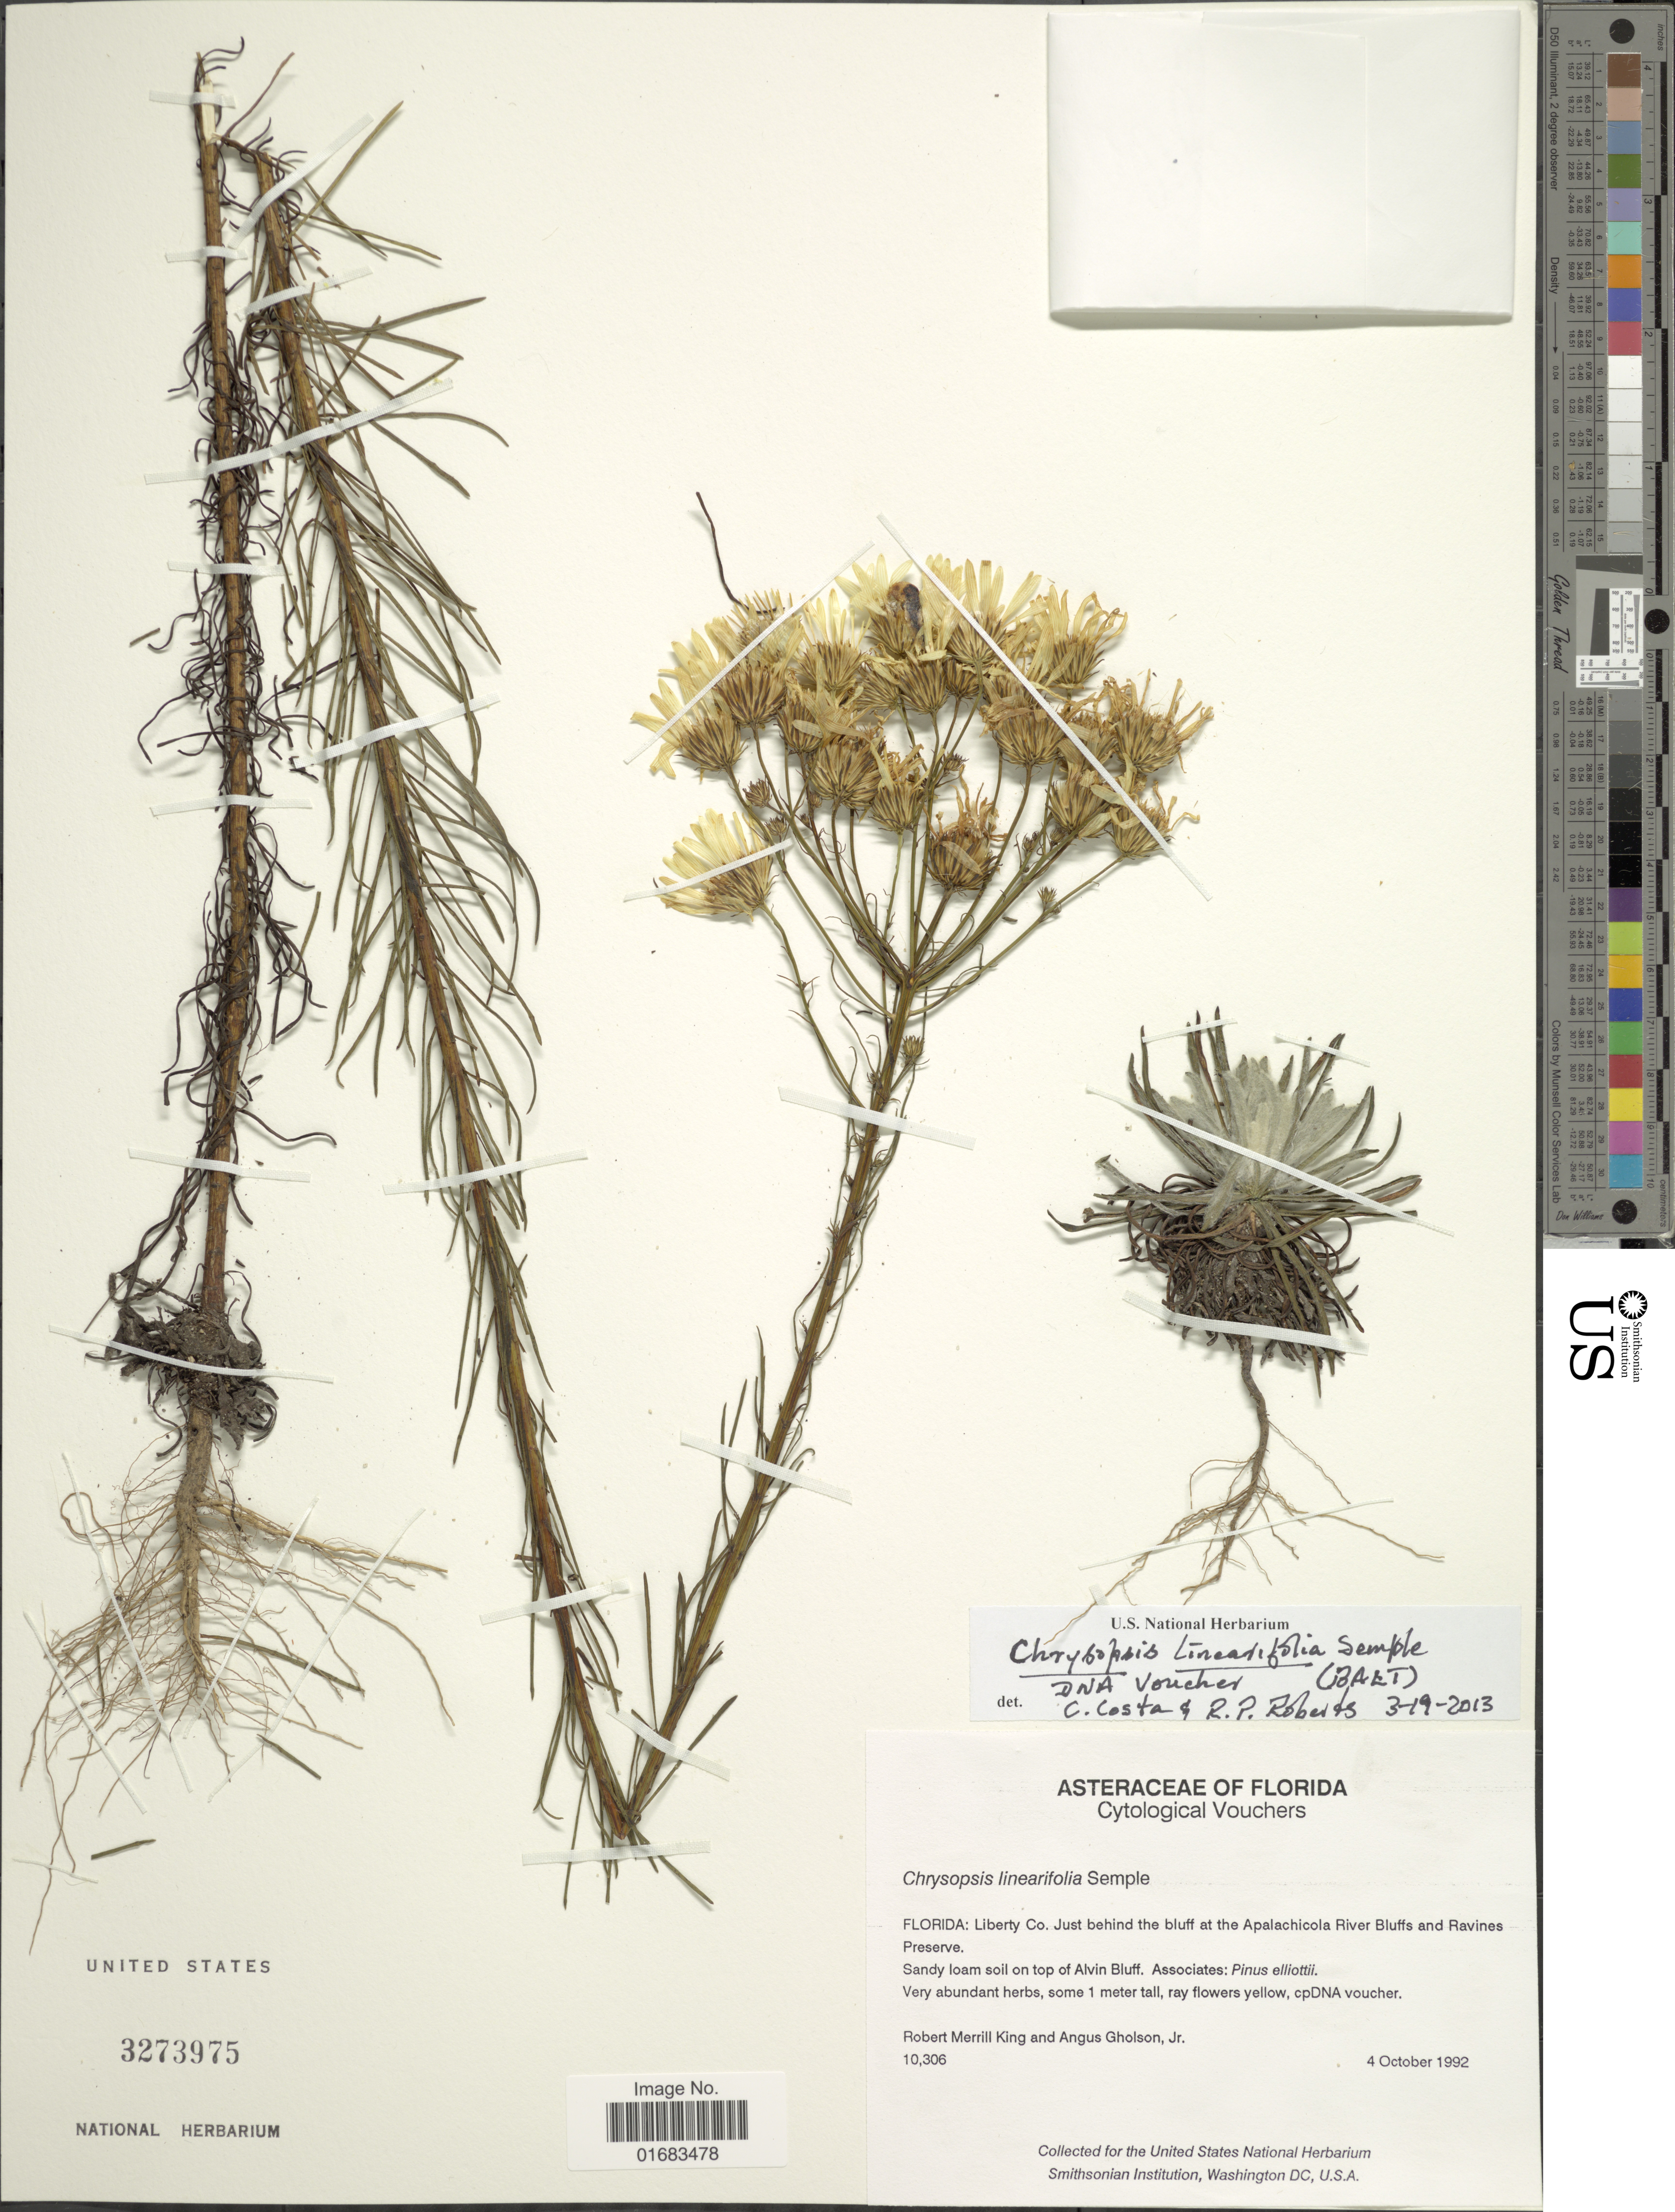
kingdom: Plantae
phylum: Tracheophyta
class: Magnoliopsida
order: Asterales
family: Asteraceae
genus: Chrysopsis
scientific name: Chrysopsis linearifolia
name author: Semple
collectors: R. M. King & A. Gholson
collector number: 10306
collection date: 1992-10-04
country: United States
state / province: Florida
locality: Liberty Co. just behind the bluff at the Apalachicola River Bluffs and Ravines Preserve.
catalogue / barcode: US 3273975